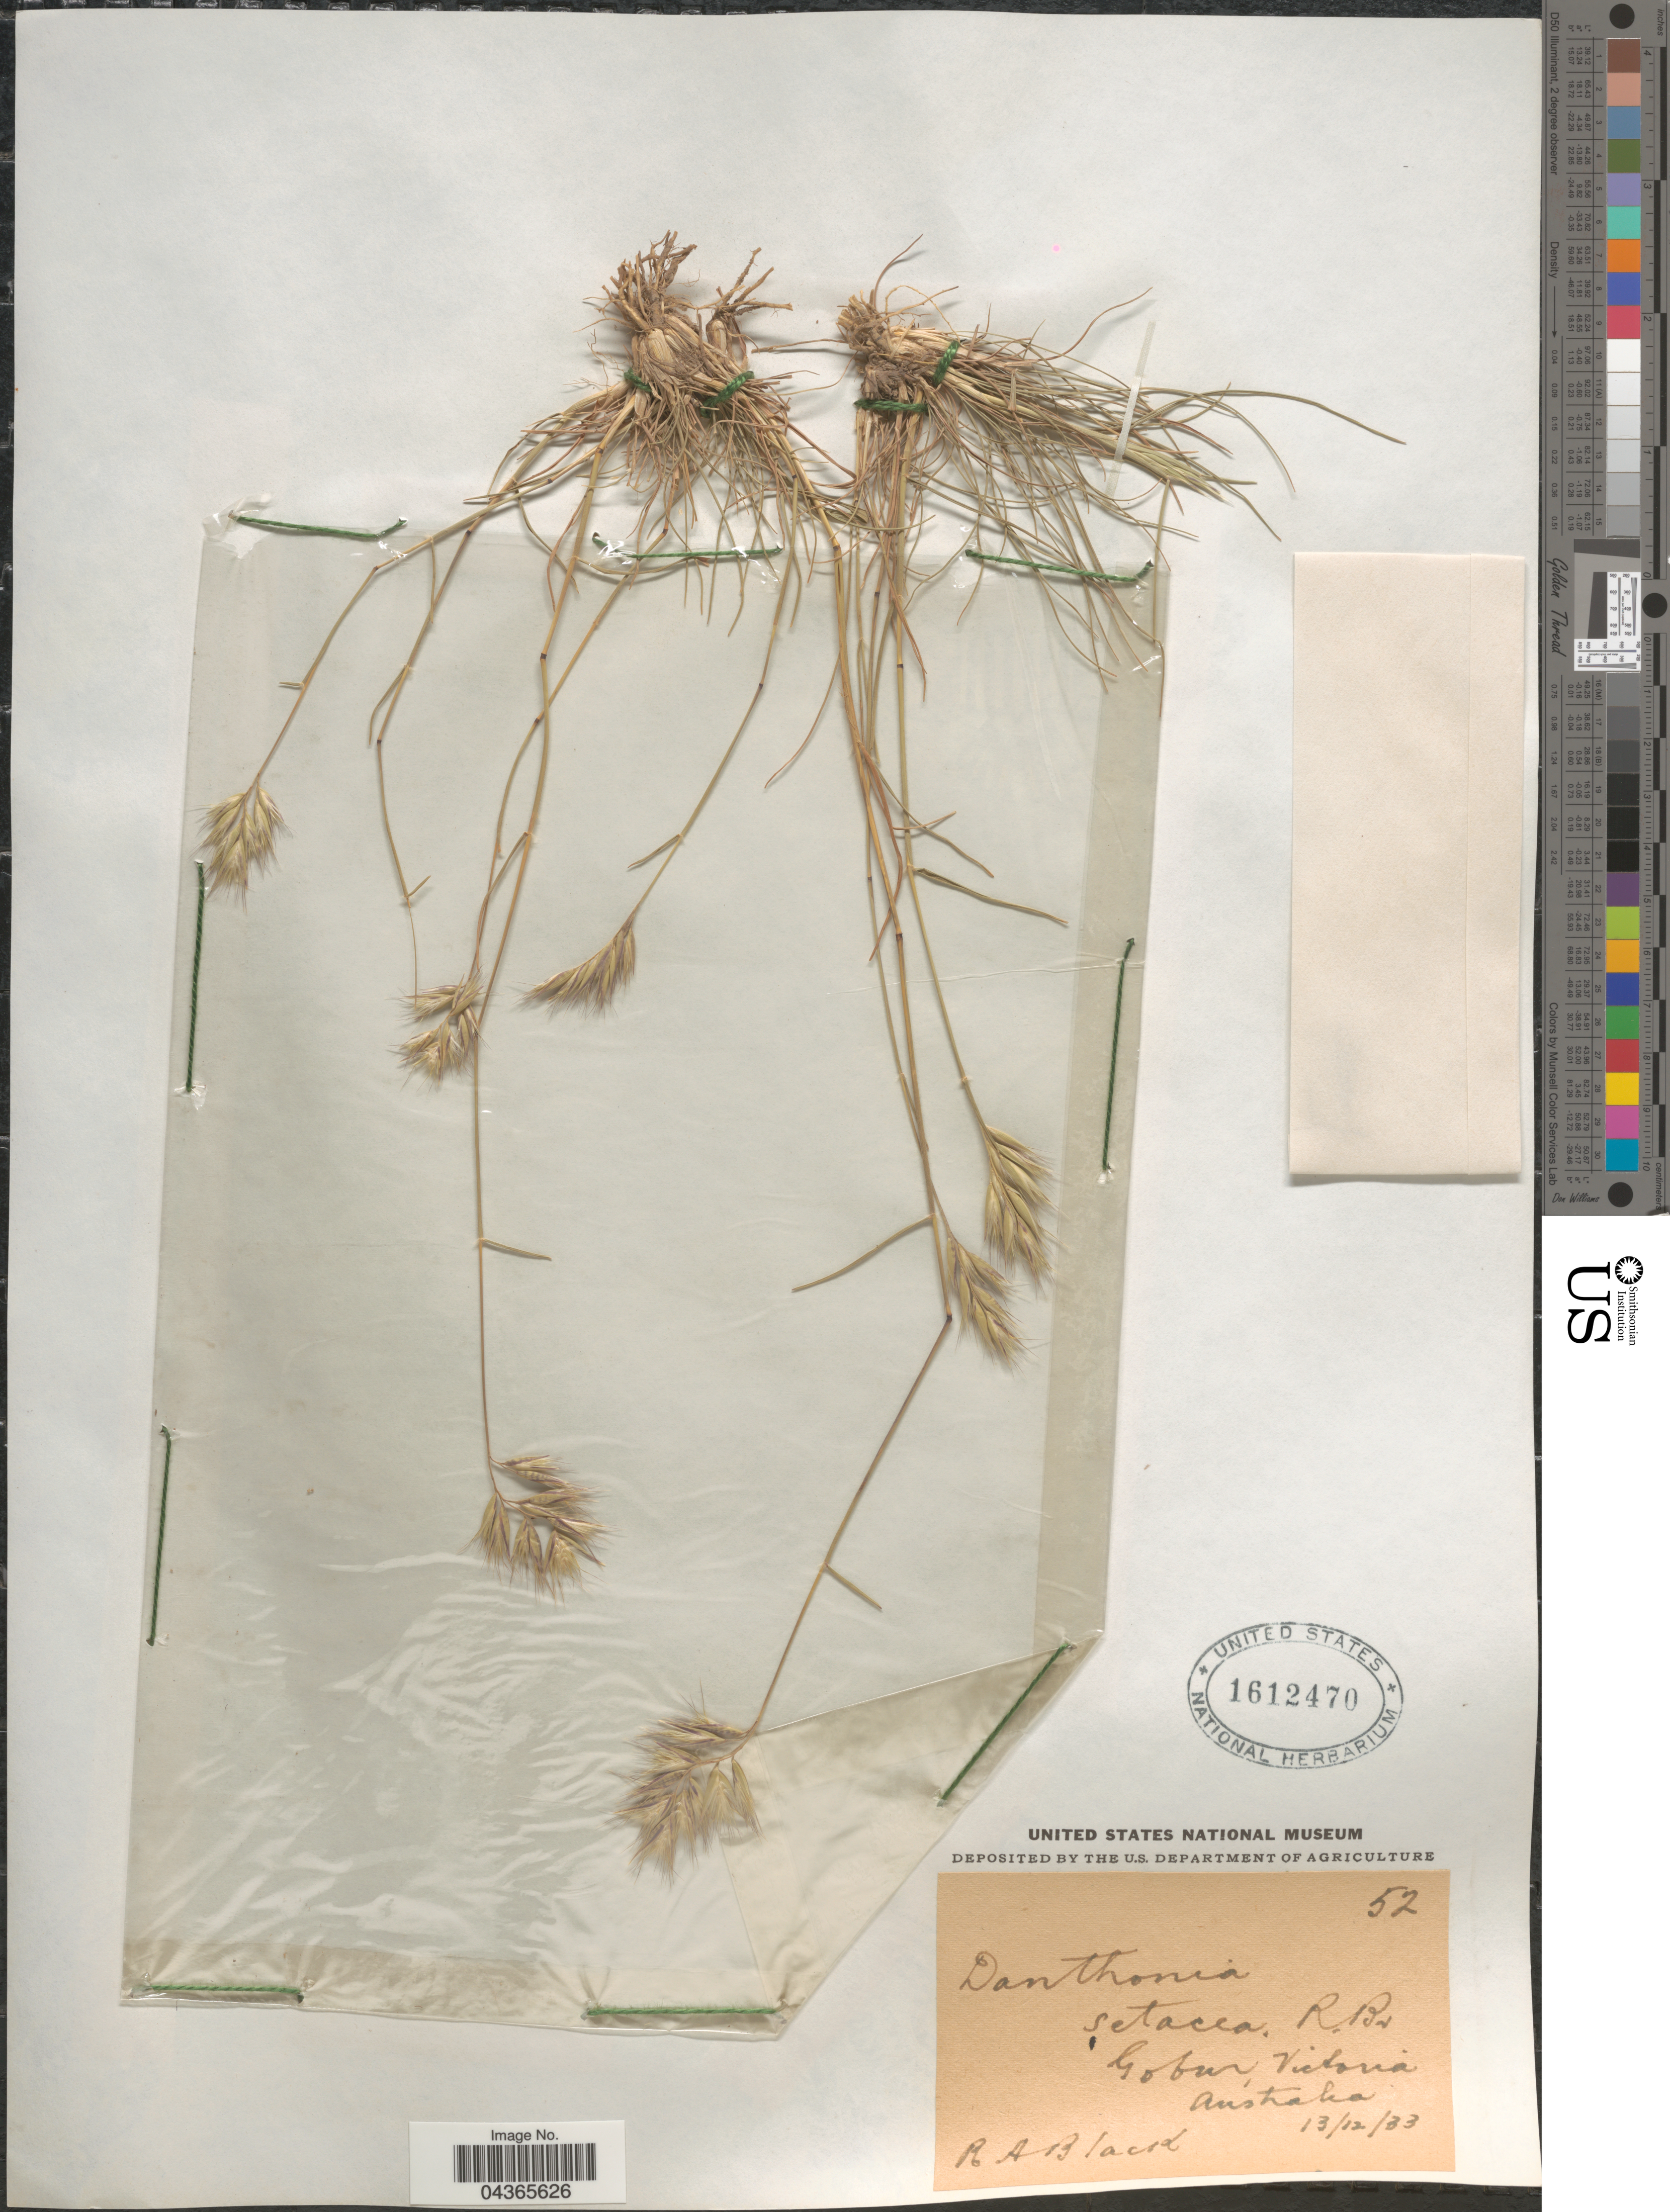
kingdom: Plantae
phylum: Tracheophyta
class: Liliopsida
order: Poales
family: Poaceae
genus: Rytidosperma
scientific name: Rytidosperma setaceum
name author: (R. Br.) Connor & Edgar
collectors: R. A. Black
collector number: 52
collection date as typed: Transcribed d/m/y: 13/12/33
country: Australia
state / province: Victoria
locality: Gobur, Victoria.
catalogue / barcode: US 1612470